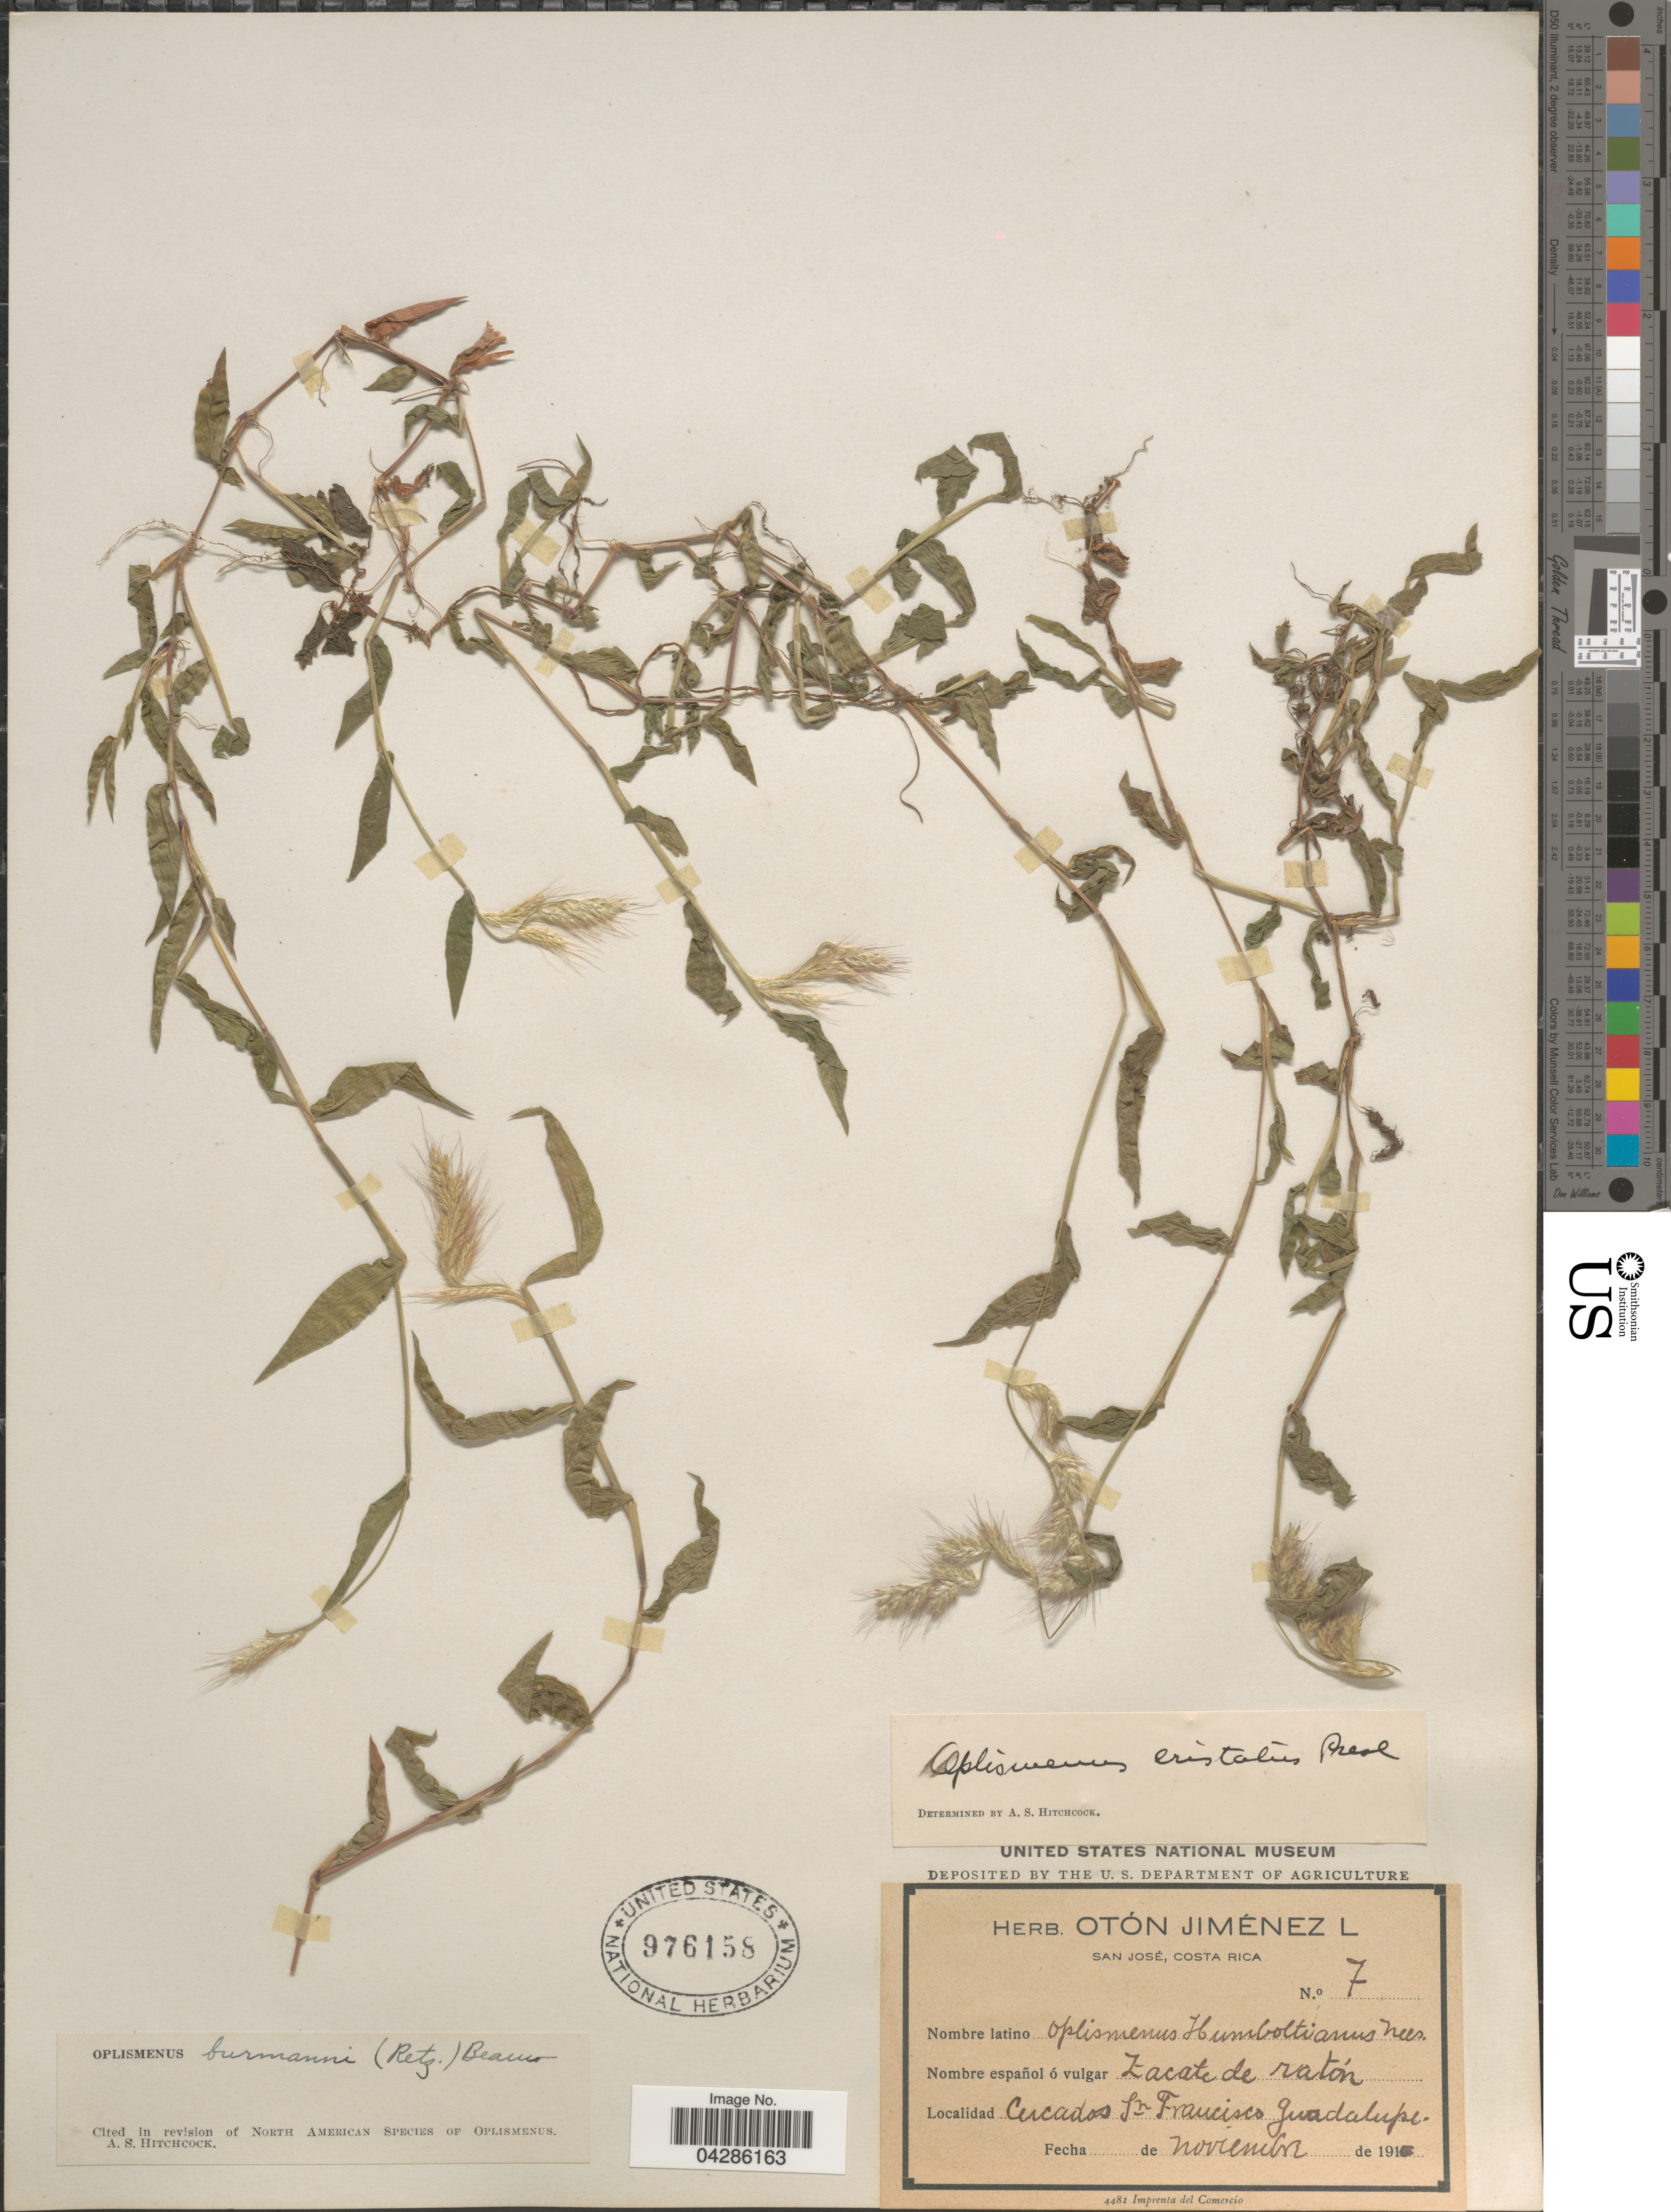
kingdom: Plantae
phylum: Tracheophyta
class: Liliopsida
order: Poales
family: Poaceae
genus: Oplismenus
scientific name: Oplismenus burmannii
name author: (Retz.) P. Beauv.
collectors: ex herb. O. Jimenez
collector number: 7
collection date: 1915-11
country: Costa Rica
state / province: San José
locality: Cercados, Sn Francisco Guadalupe.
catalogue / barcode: US 976158